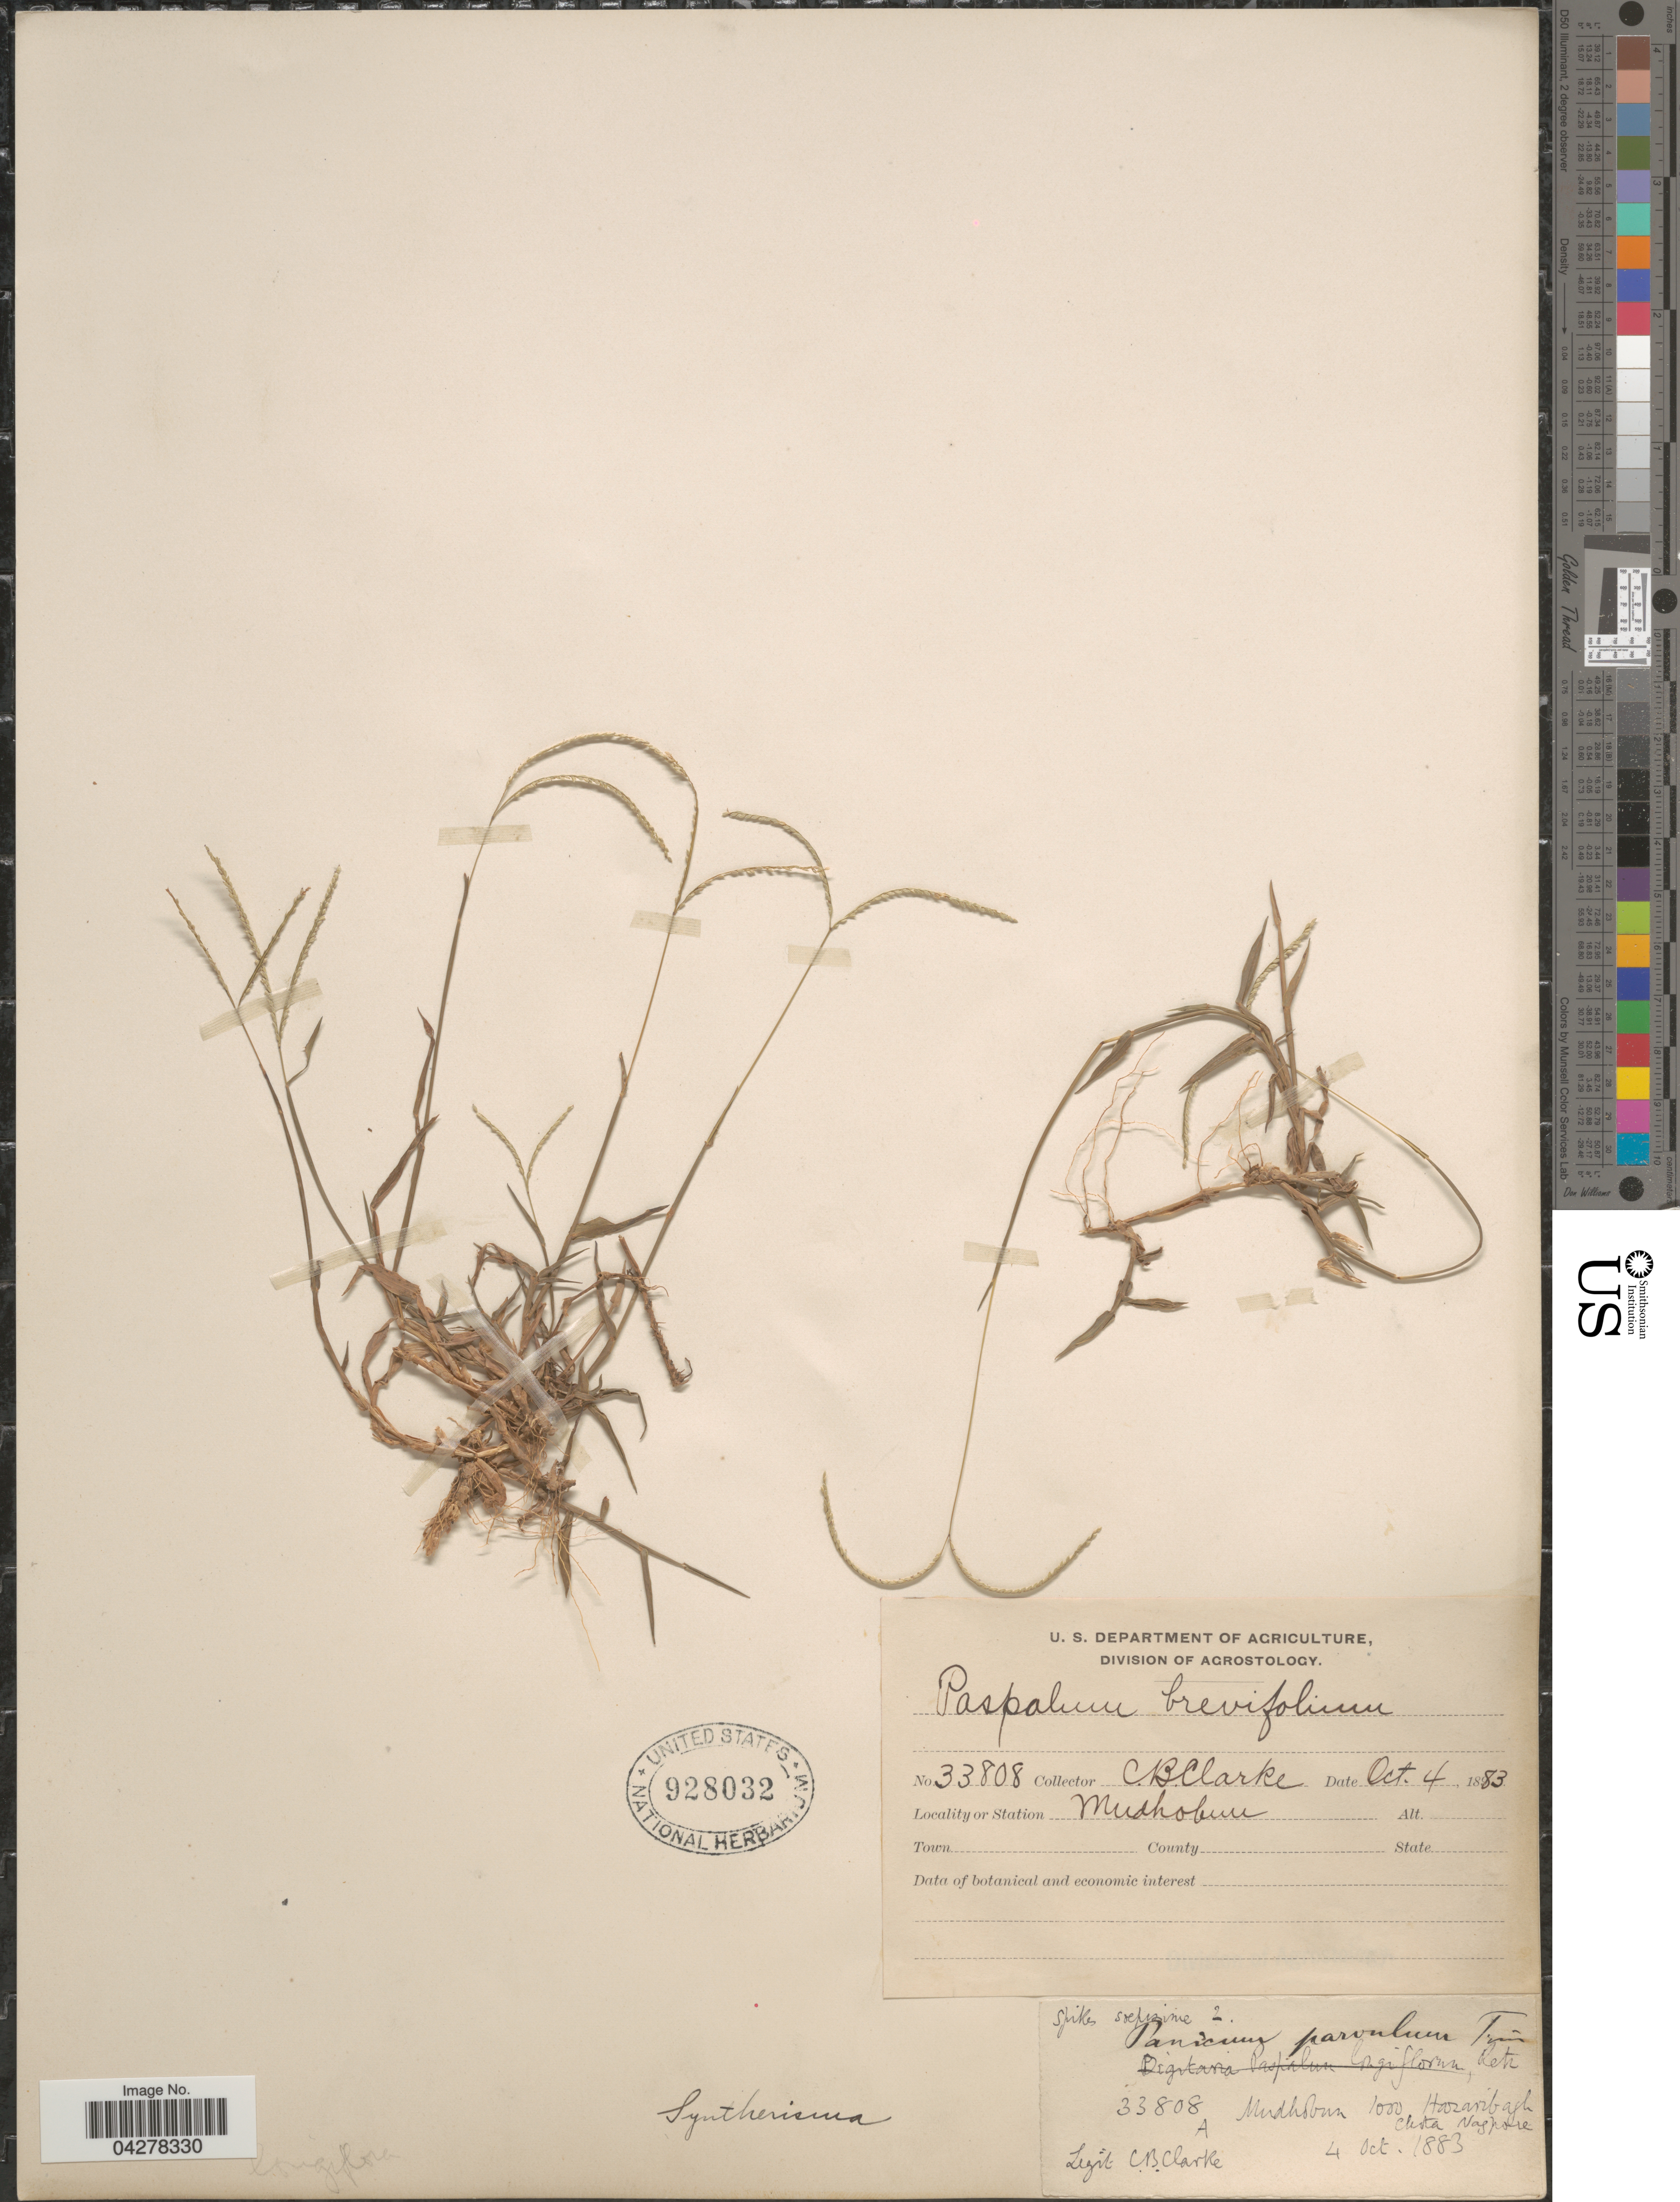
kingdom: Plantae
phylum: Tracheophyta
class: Liliopsida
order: Poales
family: Poaceae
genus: Digitaria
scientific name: Digitaria longiflora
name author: (Retz.) Pers.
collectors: C. B. Clarke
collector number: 33808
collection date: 1883-10-04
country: India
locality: Mudhobun. Hoozaribagh Chota Nagpore.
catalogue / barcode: US 928032